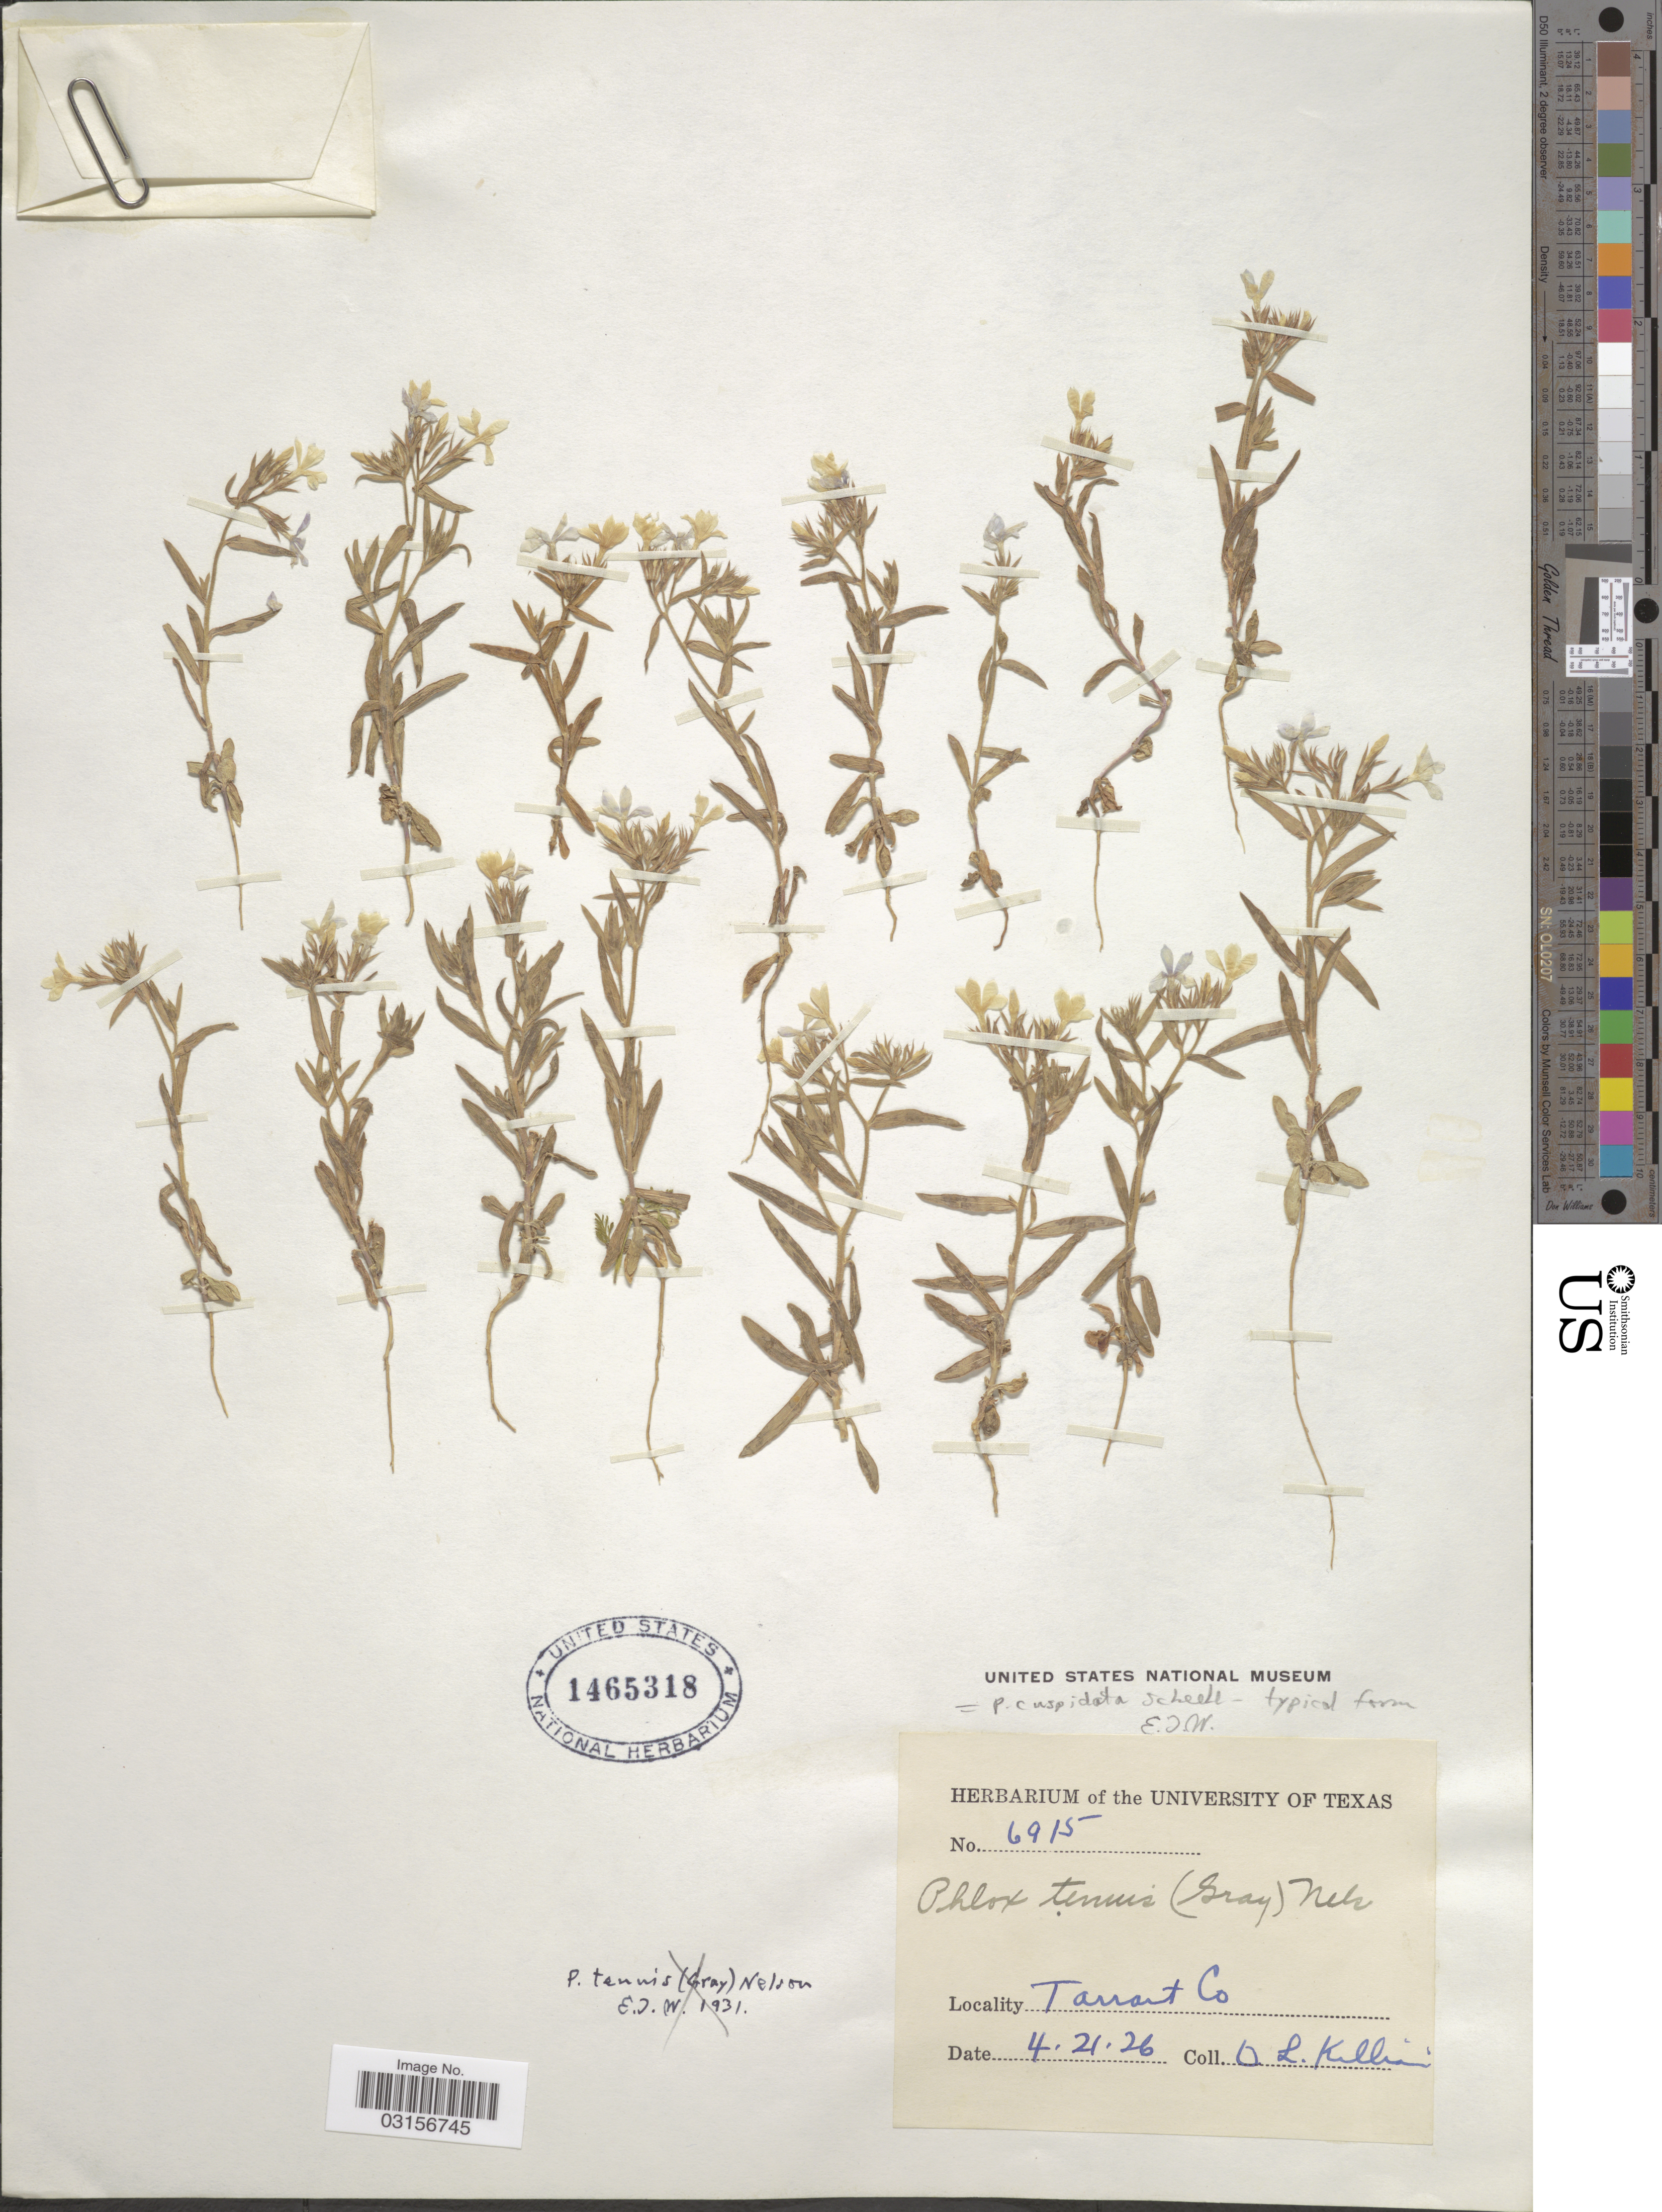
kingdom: Plantae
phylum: Tracheophyta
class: Magnoliopsida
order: Ericales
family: Polemoniaceae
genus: Phlox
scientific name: Phlox cuspidata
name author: Scheele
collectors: O. Killian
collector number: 6915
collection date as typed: Transcribed d/m/y: 21/4/26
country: United States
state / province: Texas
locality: Tarrant Co.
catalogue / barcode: US 1465318